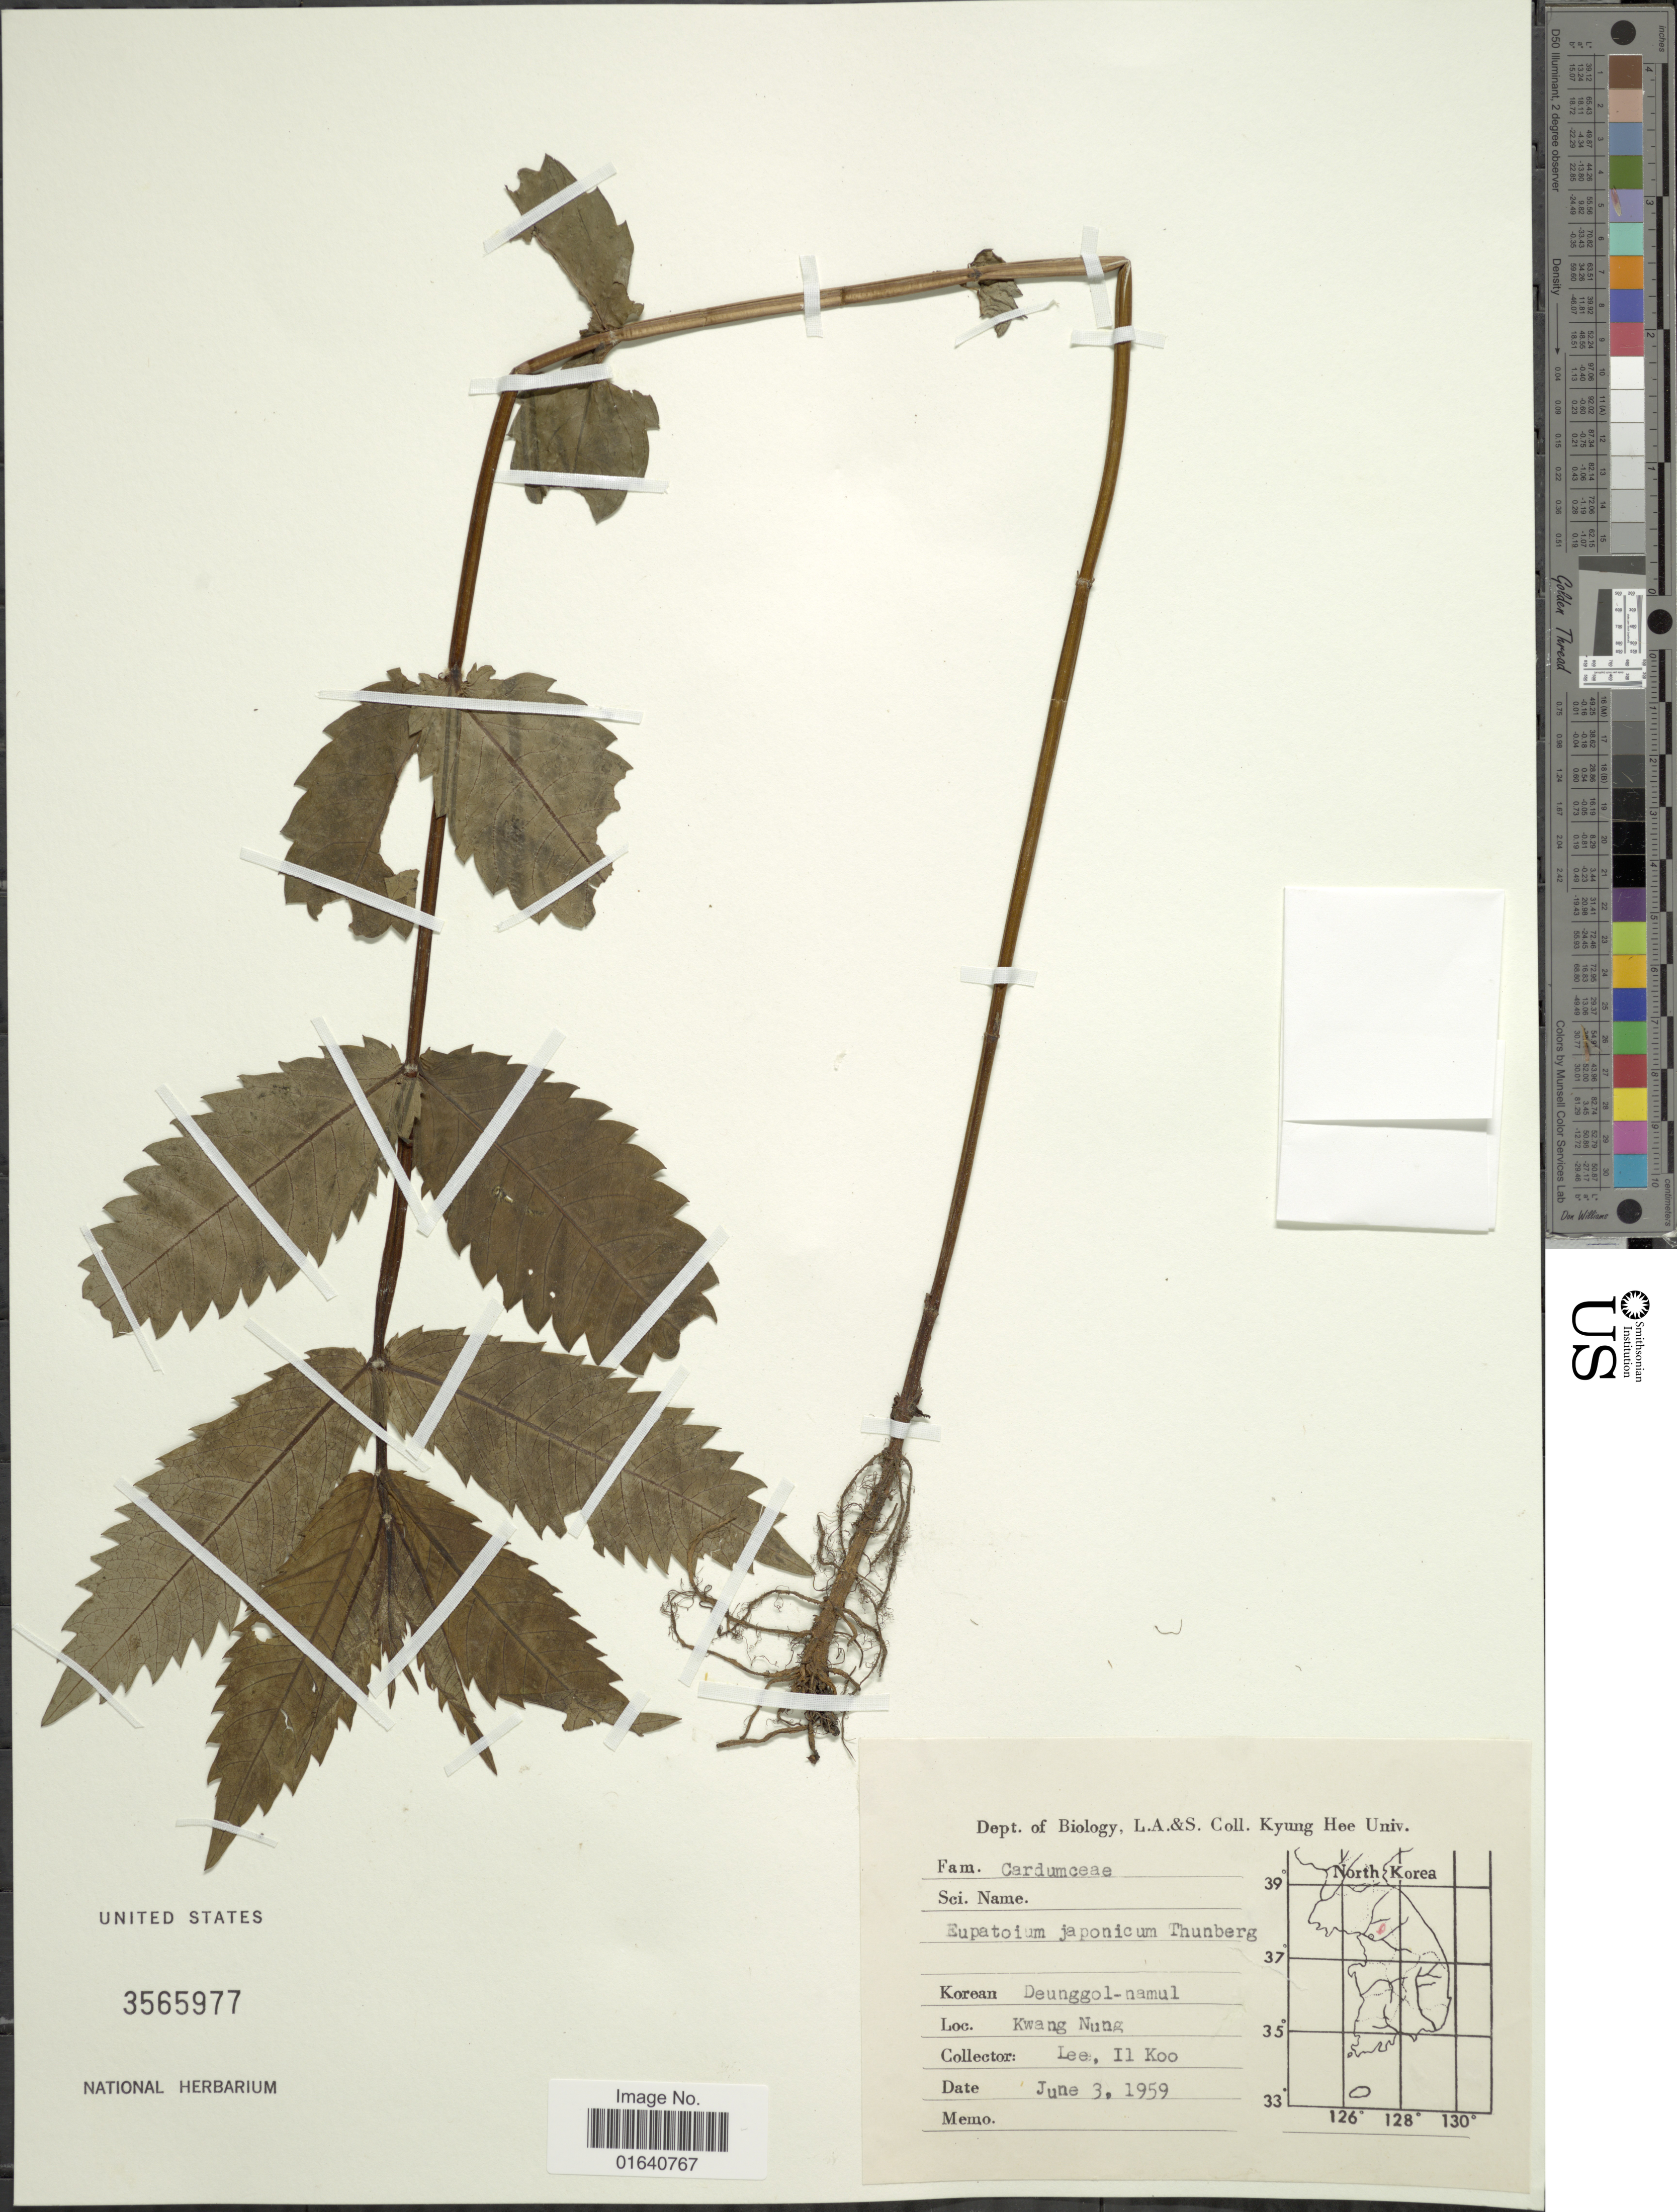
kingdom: Plantae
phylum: Tracheophyta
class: Magnoliopsida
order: Asterales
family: Asteraceae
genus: Eupatorium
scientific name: Eupatorium japonicum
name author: Thunb.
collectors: Il-Ko Lee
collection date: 1959-06-03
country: North Korea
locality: Korean Deunggol-namul, kwang Nung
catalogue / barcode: US 3565977